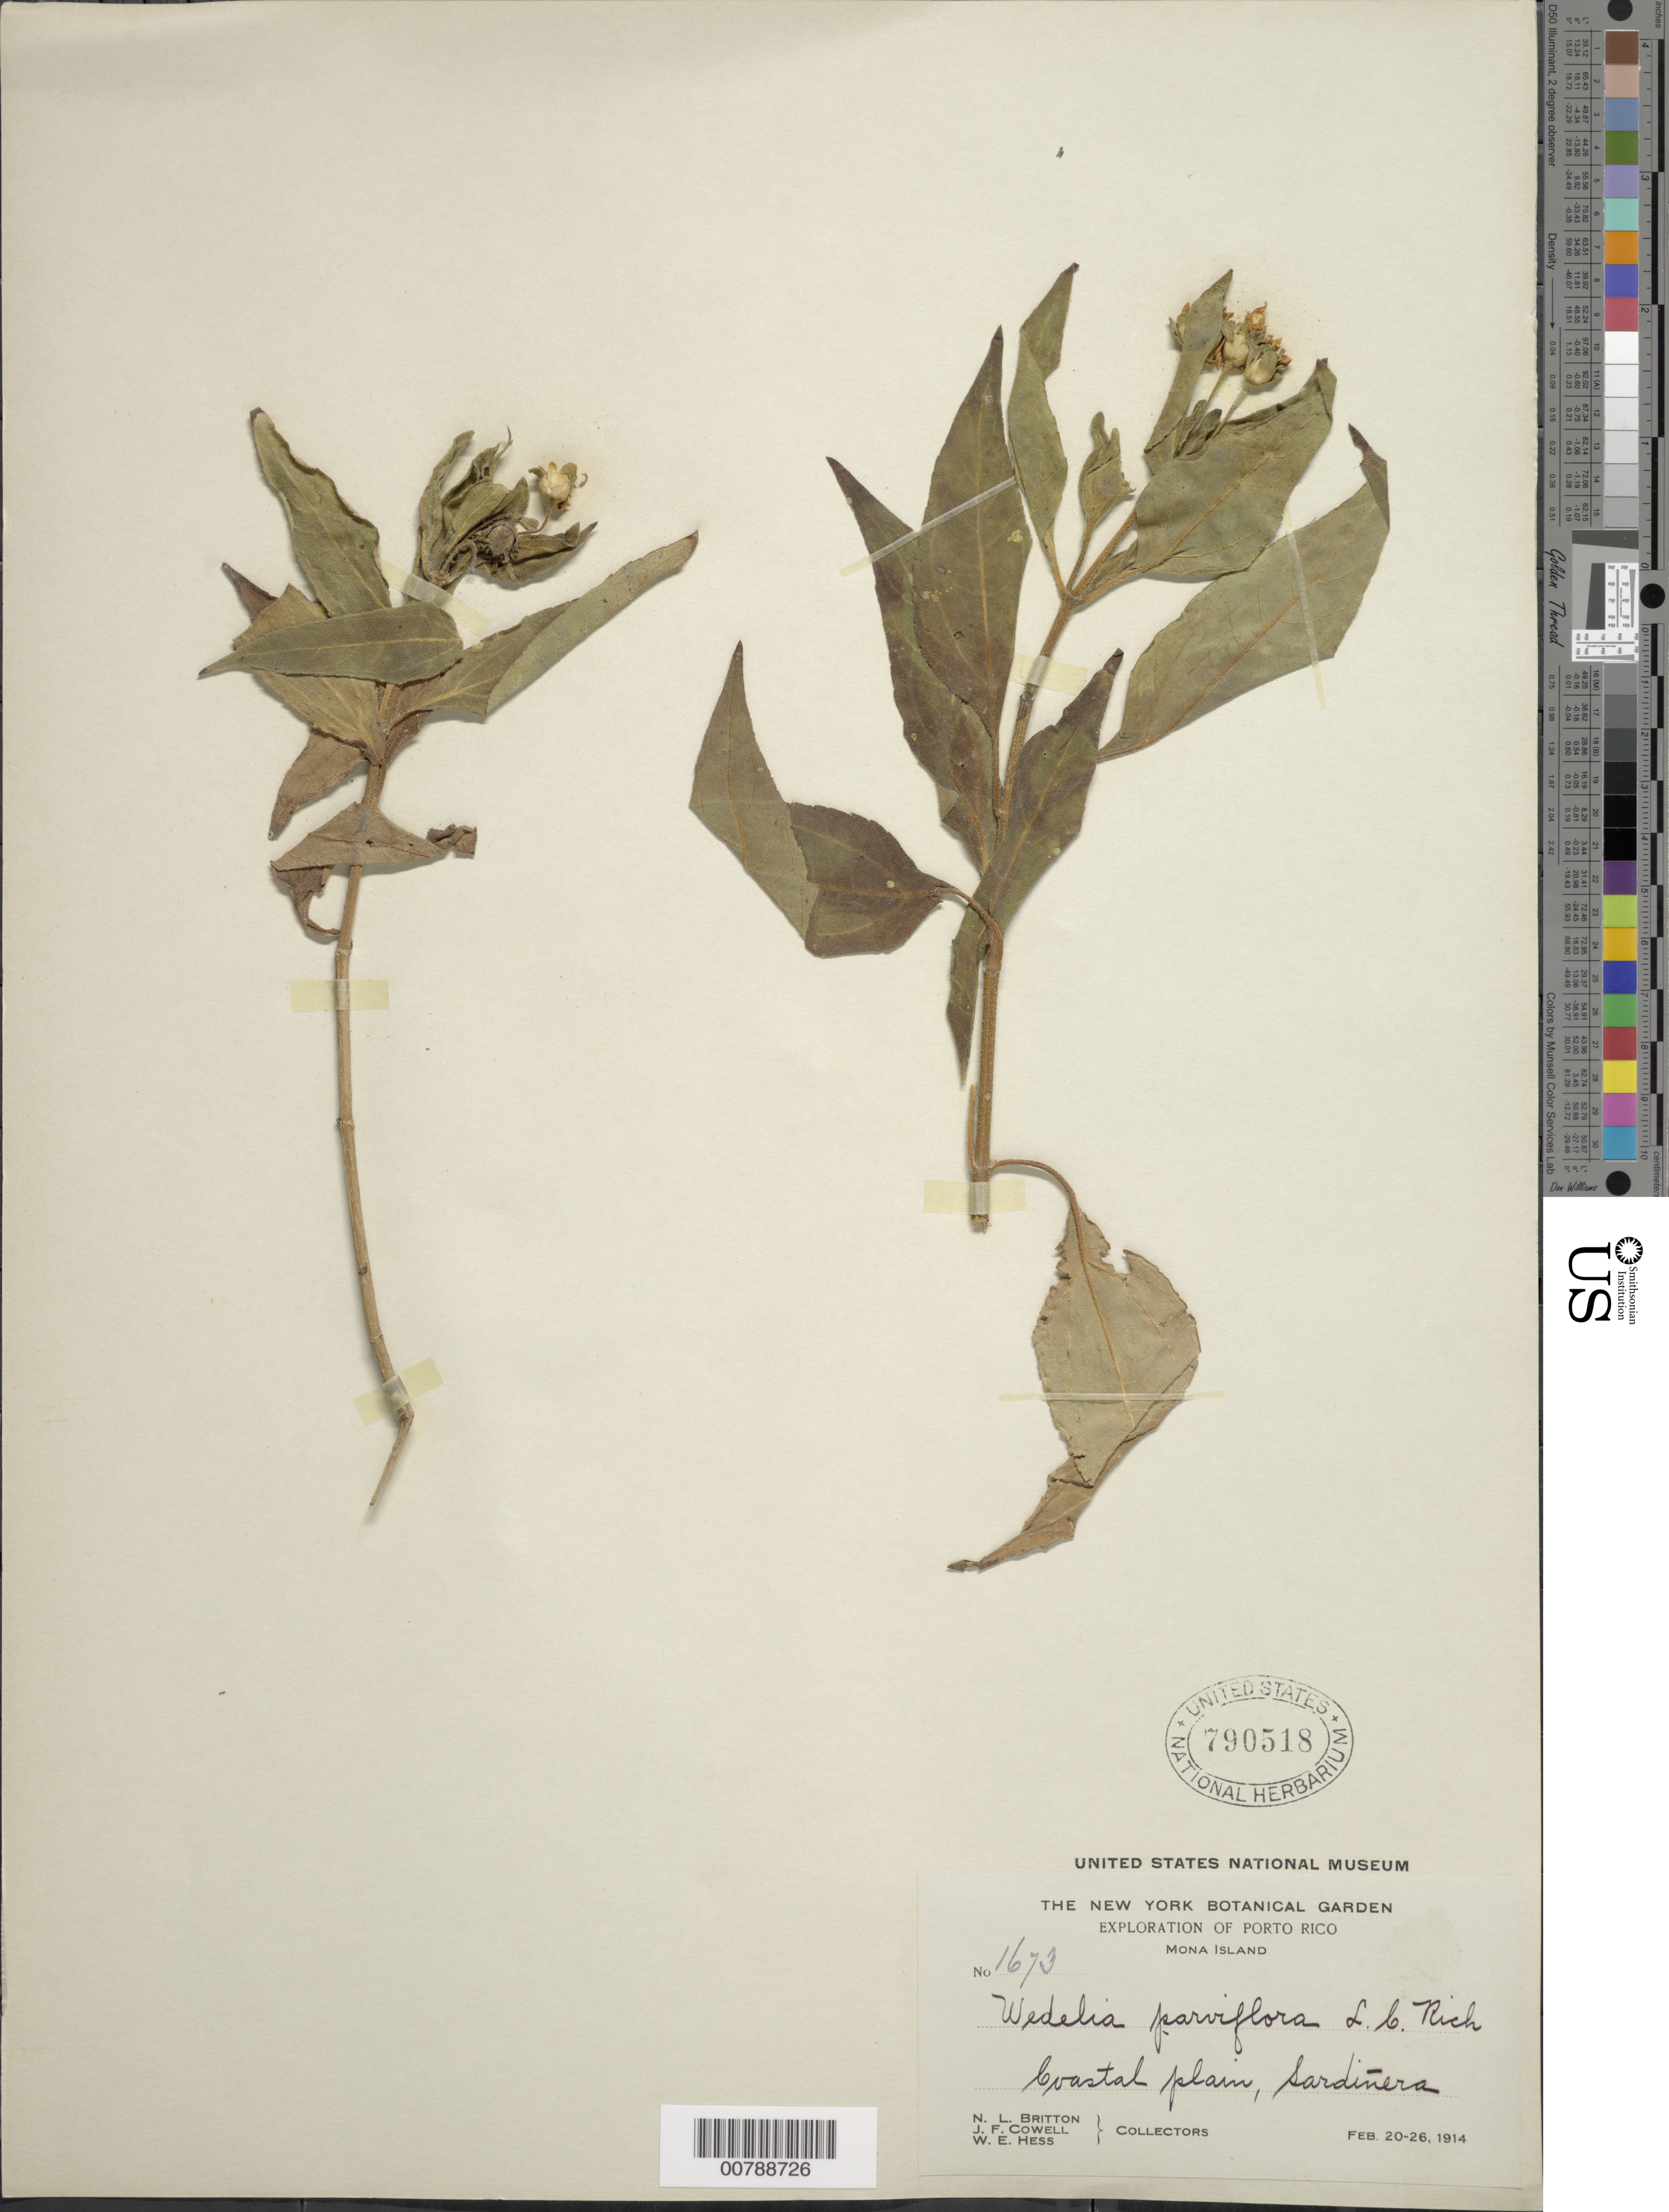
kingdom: Plantae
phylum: Tracheophyta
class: Magnoliopsida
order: Asterales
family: Asteraceae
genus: Wedelia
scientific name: Wedelia calycina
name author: Rich.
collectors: N. Britton, J. F. Cowell & W. Hess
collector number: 1673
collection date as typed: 20 Feb 1914 to 26 Feb 1914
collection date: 1914-02-20/1914-02-26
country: Puerto Rico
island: Mona I.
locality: Coastal plain, Sardinera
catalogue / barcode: US 790518